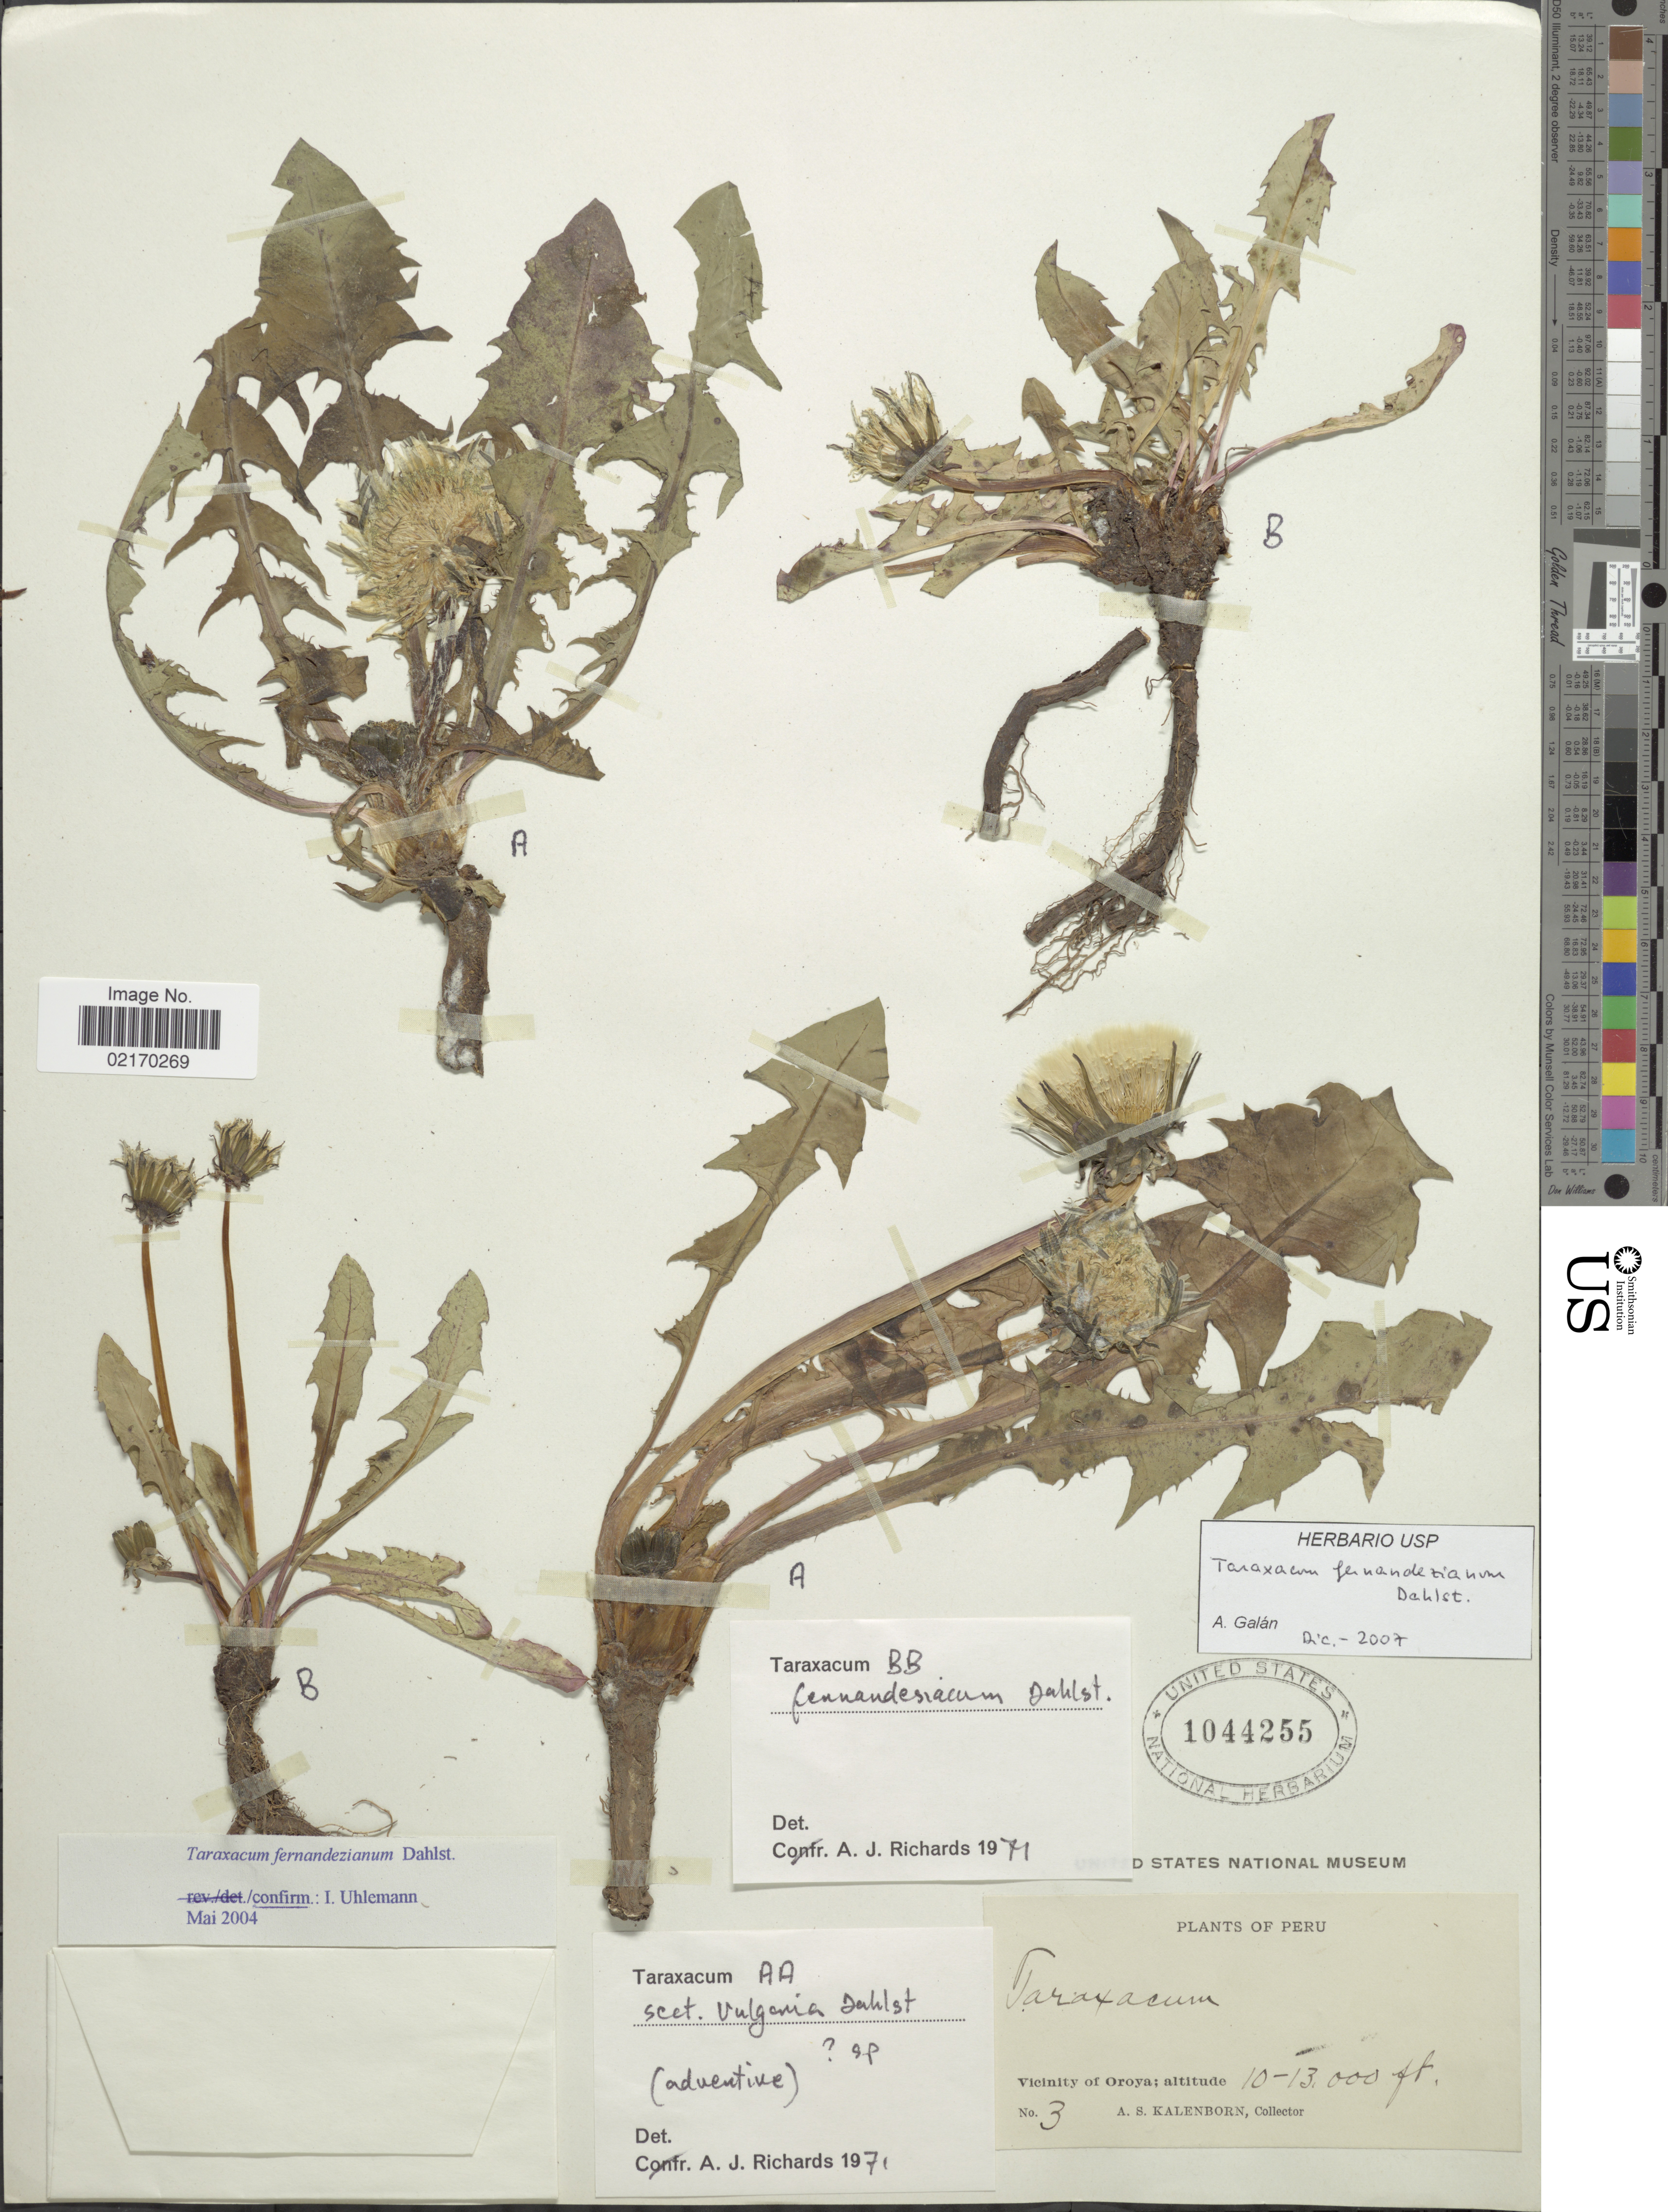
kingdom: Plantae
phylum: Tracheophyta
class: Magnoliopsida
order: Asterales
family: Asteraceae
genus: Taraxacum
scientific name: Taraxacum fernandezianum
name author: Dahlst. ex Dahlst.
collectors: A. Kalenborn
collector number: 3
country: Peru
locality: Vicinity of Oroya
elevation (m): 3048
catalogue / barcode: US 1044255